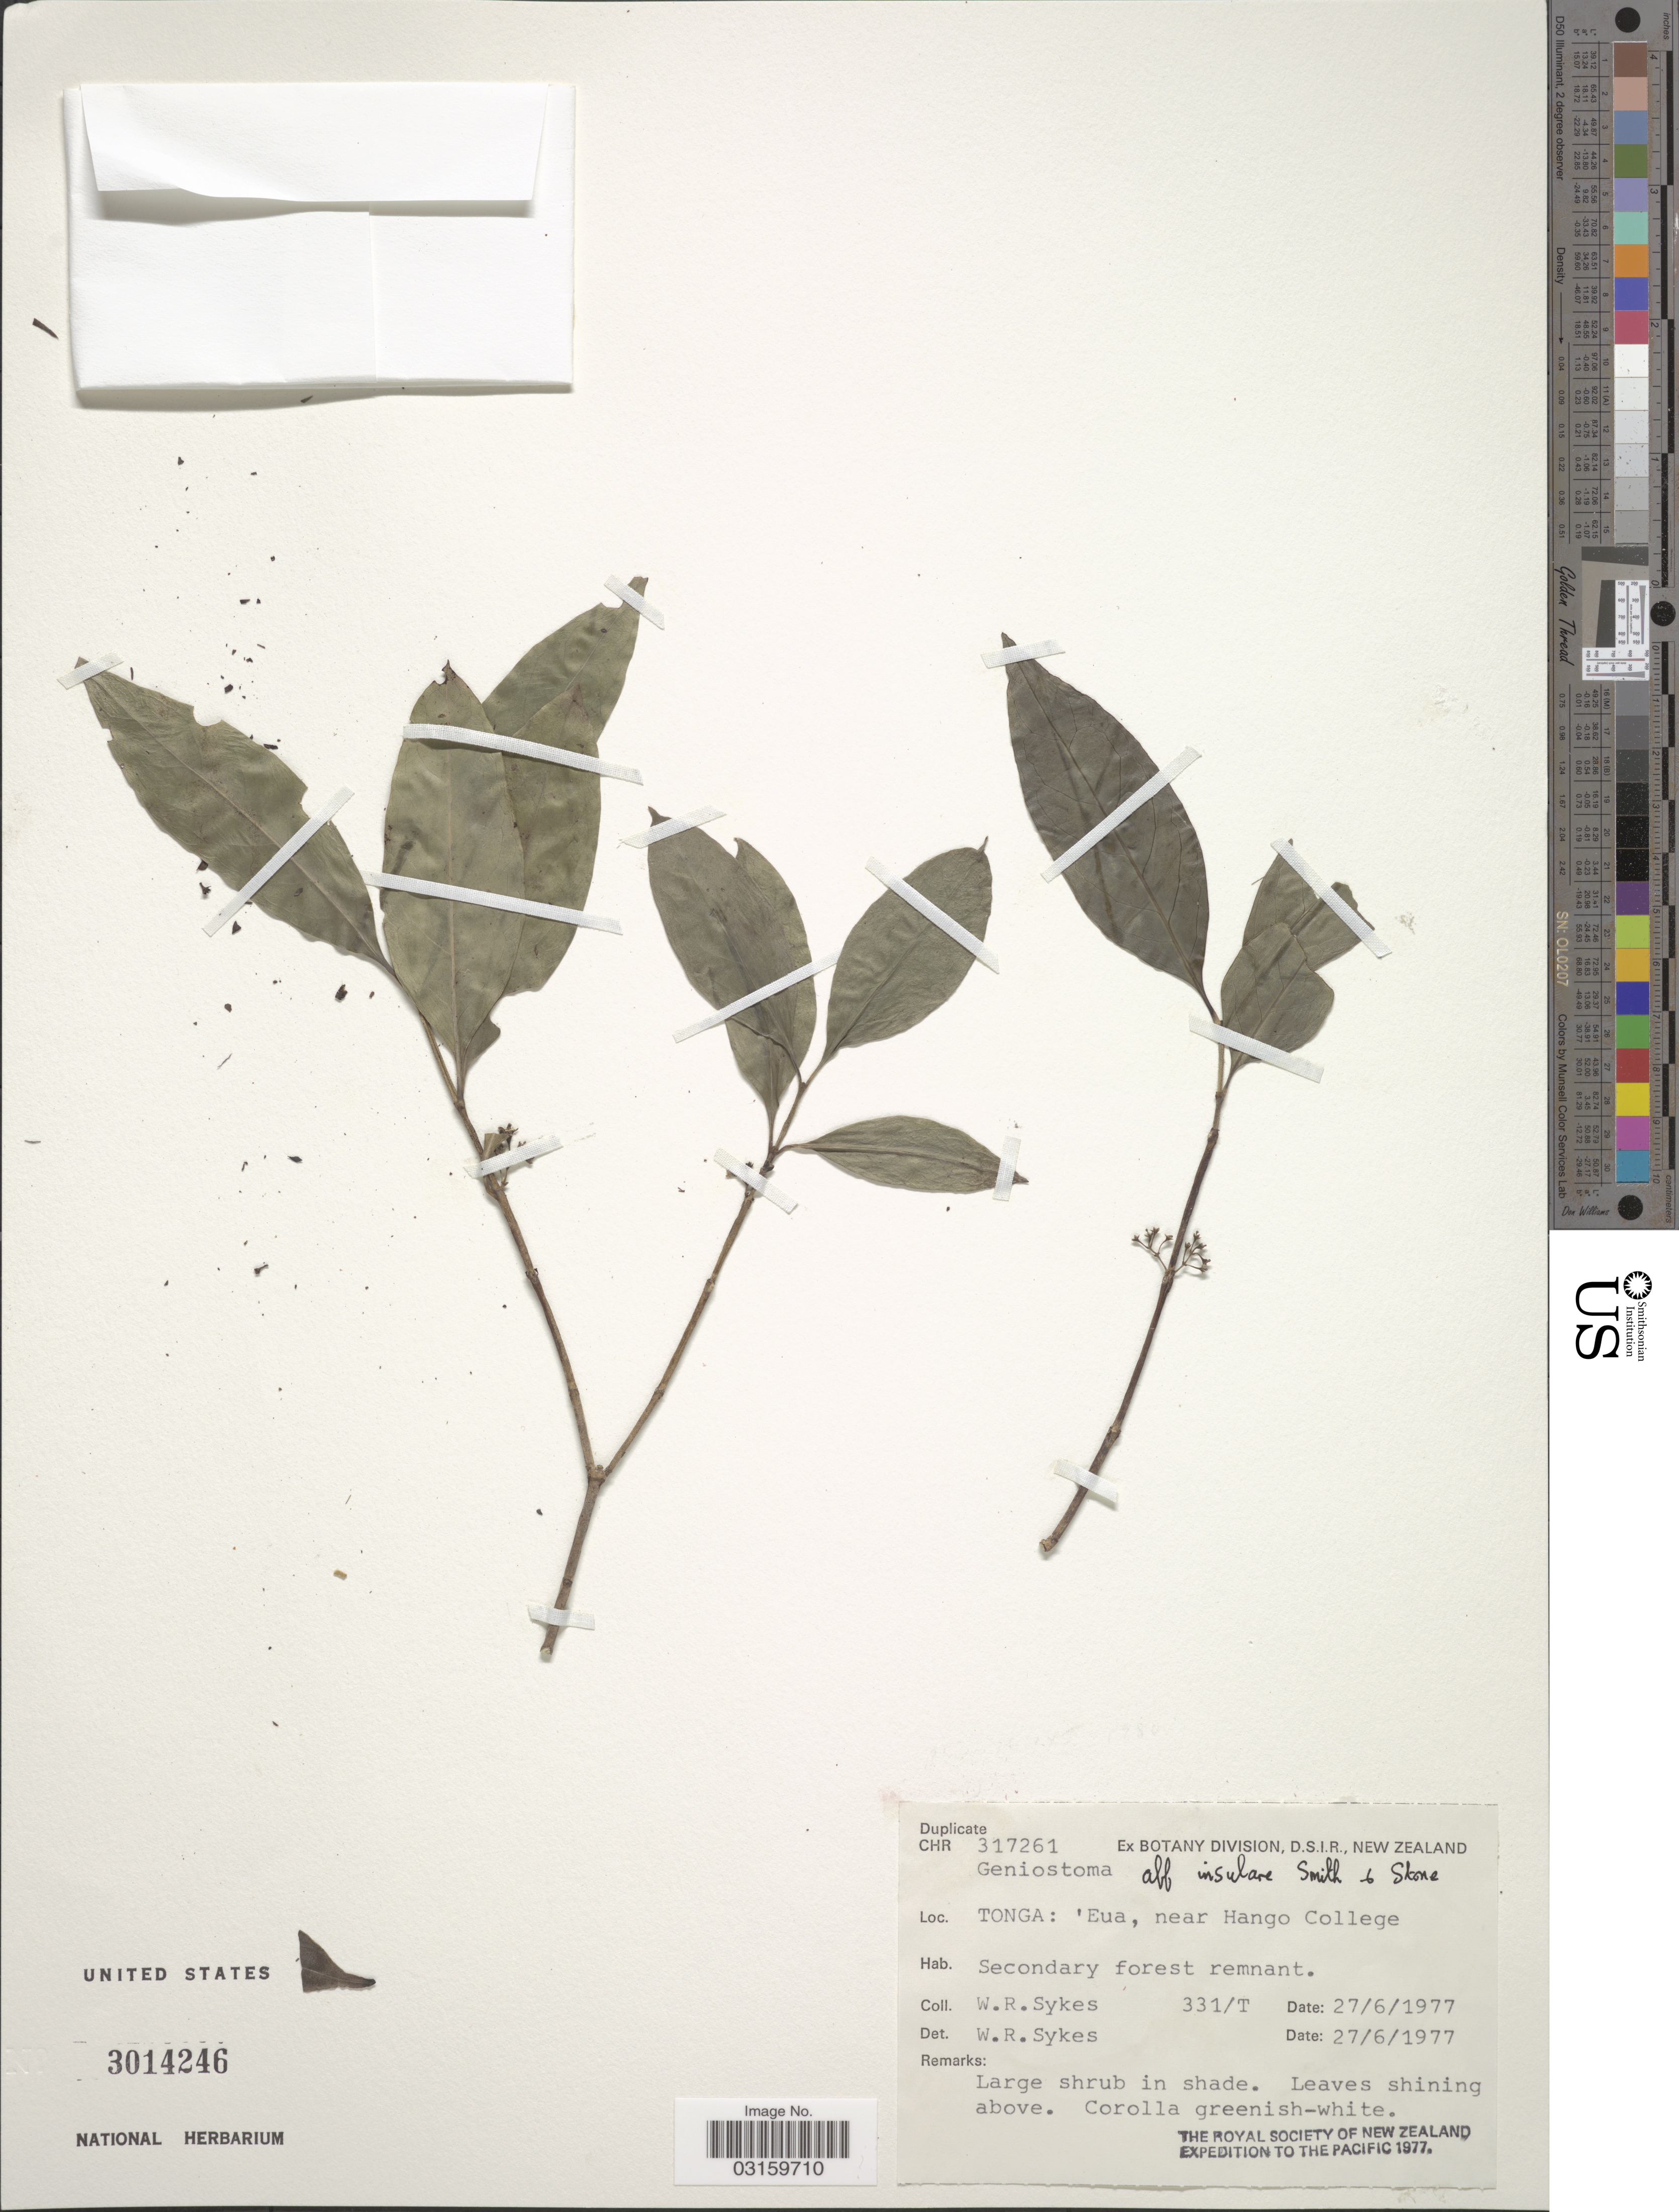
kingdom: Plantae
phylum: Tracheophyta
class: Magnoliopsida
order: Gentianales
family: Loganiaceae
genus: Geniostoma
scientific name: Geniostoma sp.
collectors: W. R. Sykes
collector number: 331/T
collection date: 1977-06-27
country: Tonga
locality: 'Eua, near Hango College.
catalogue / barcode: US 3014246